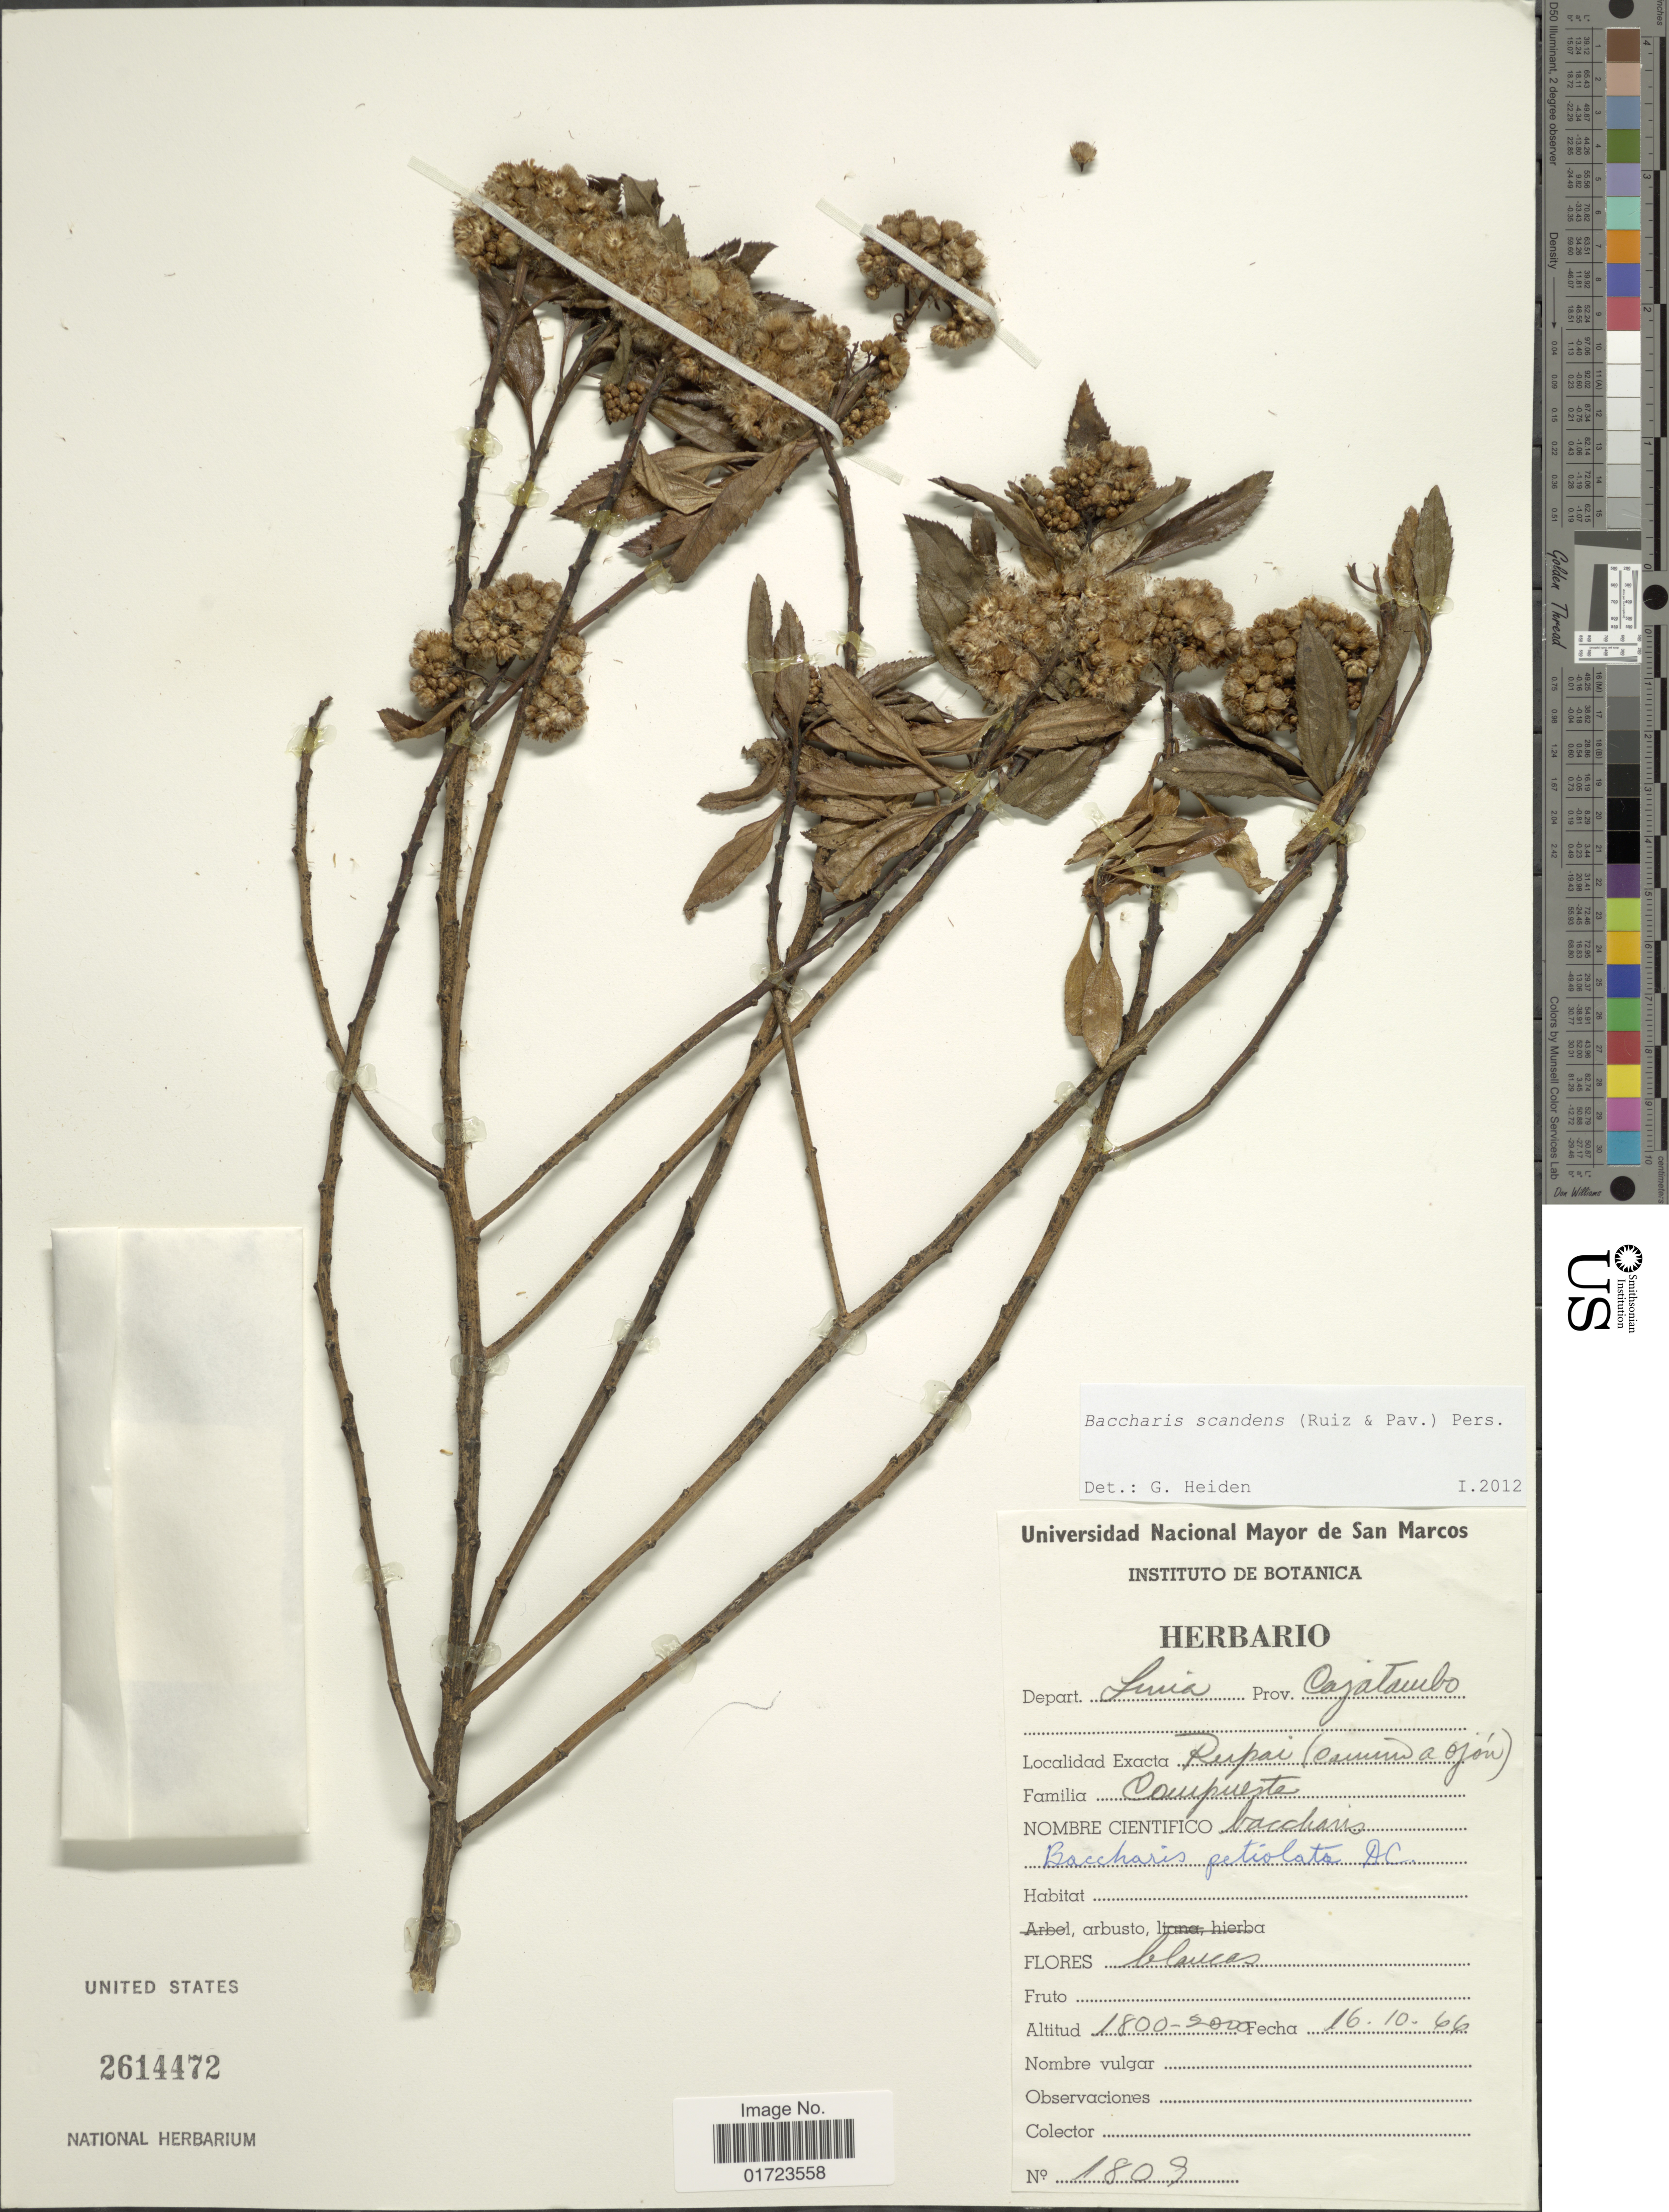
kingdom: Plantae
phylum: Tracheophyta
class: Magnoliopsida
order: Asterales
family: Asteraceae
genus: Baccharis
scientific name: Baccharis scandens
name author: (Ruiz & Pav.) Pers.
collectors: Universidad Nacional Mayor de San Marcos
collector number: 1809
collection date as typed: Transcribed d/m/y: 16/10/66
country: Peru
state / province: Lima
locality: Rupai (camino a Ojón), Prov. Cajatambo, Depart. Lima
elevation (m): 1800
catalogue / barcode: US 2614472